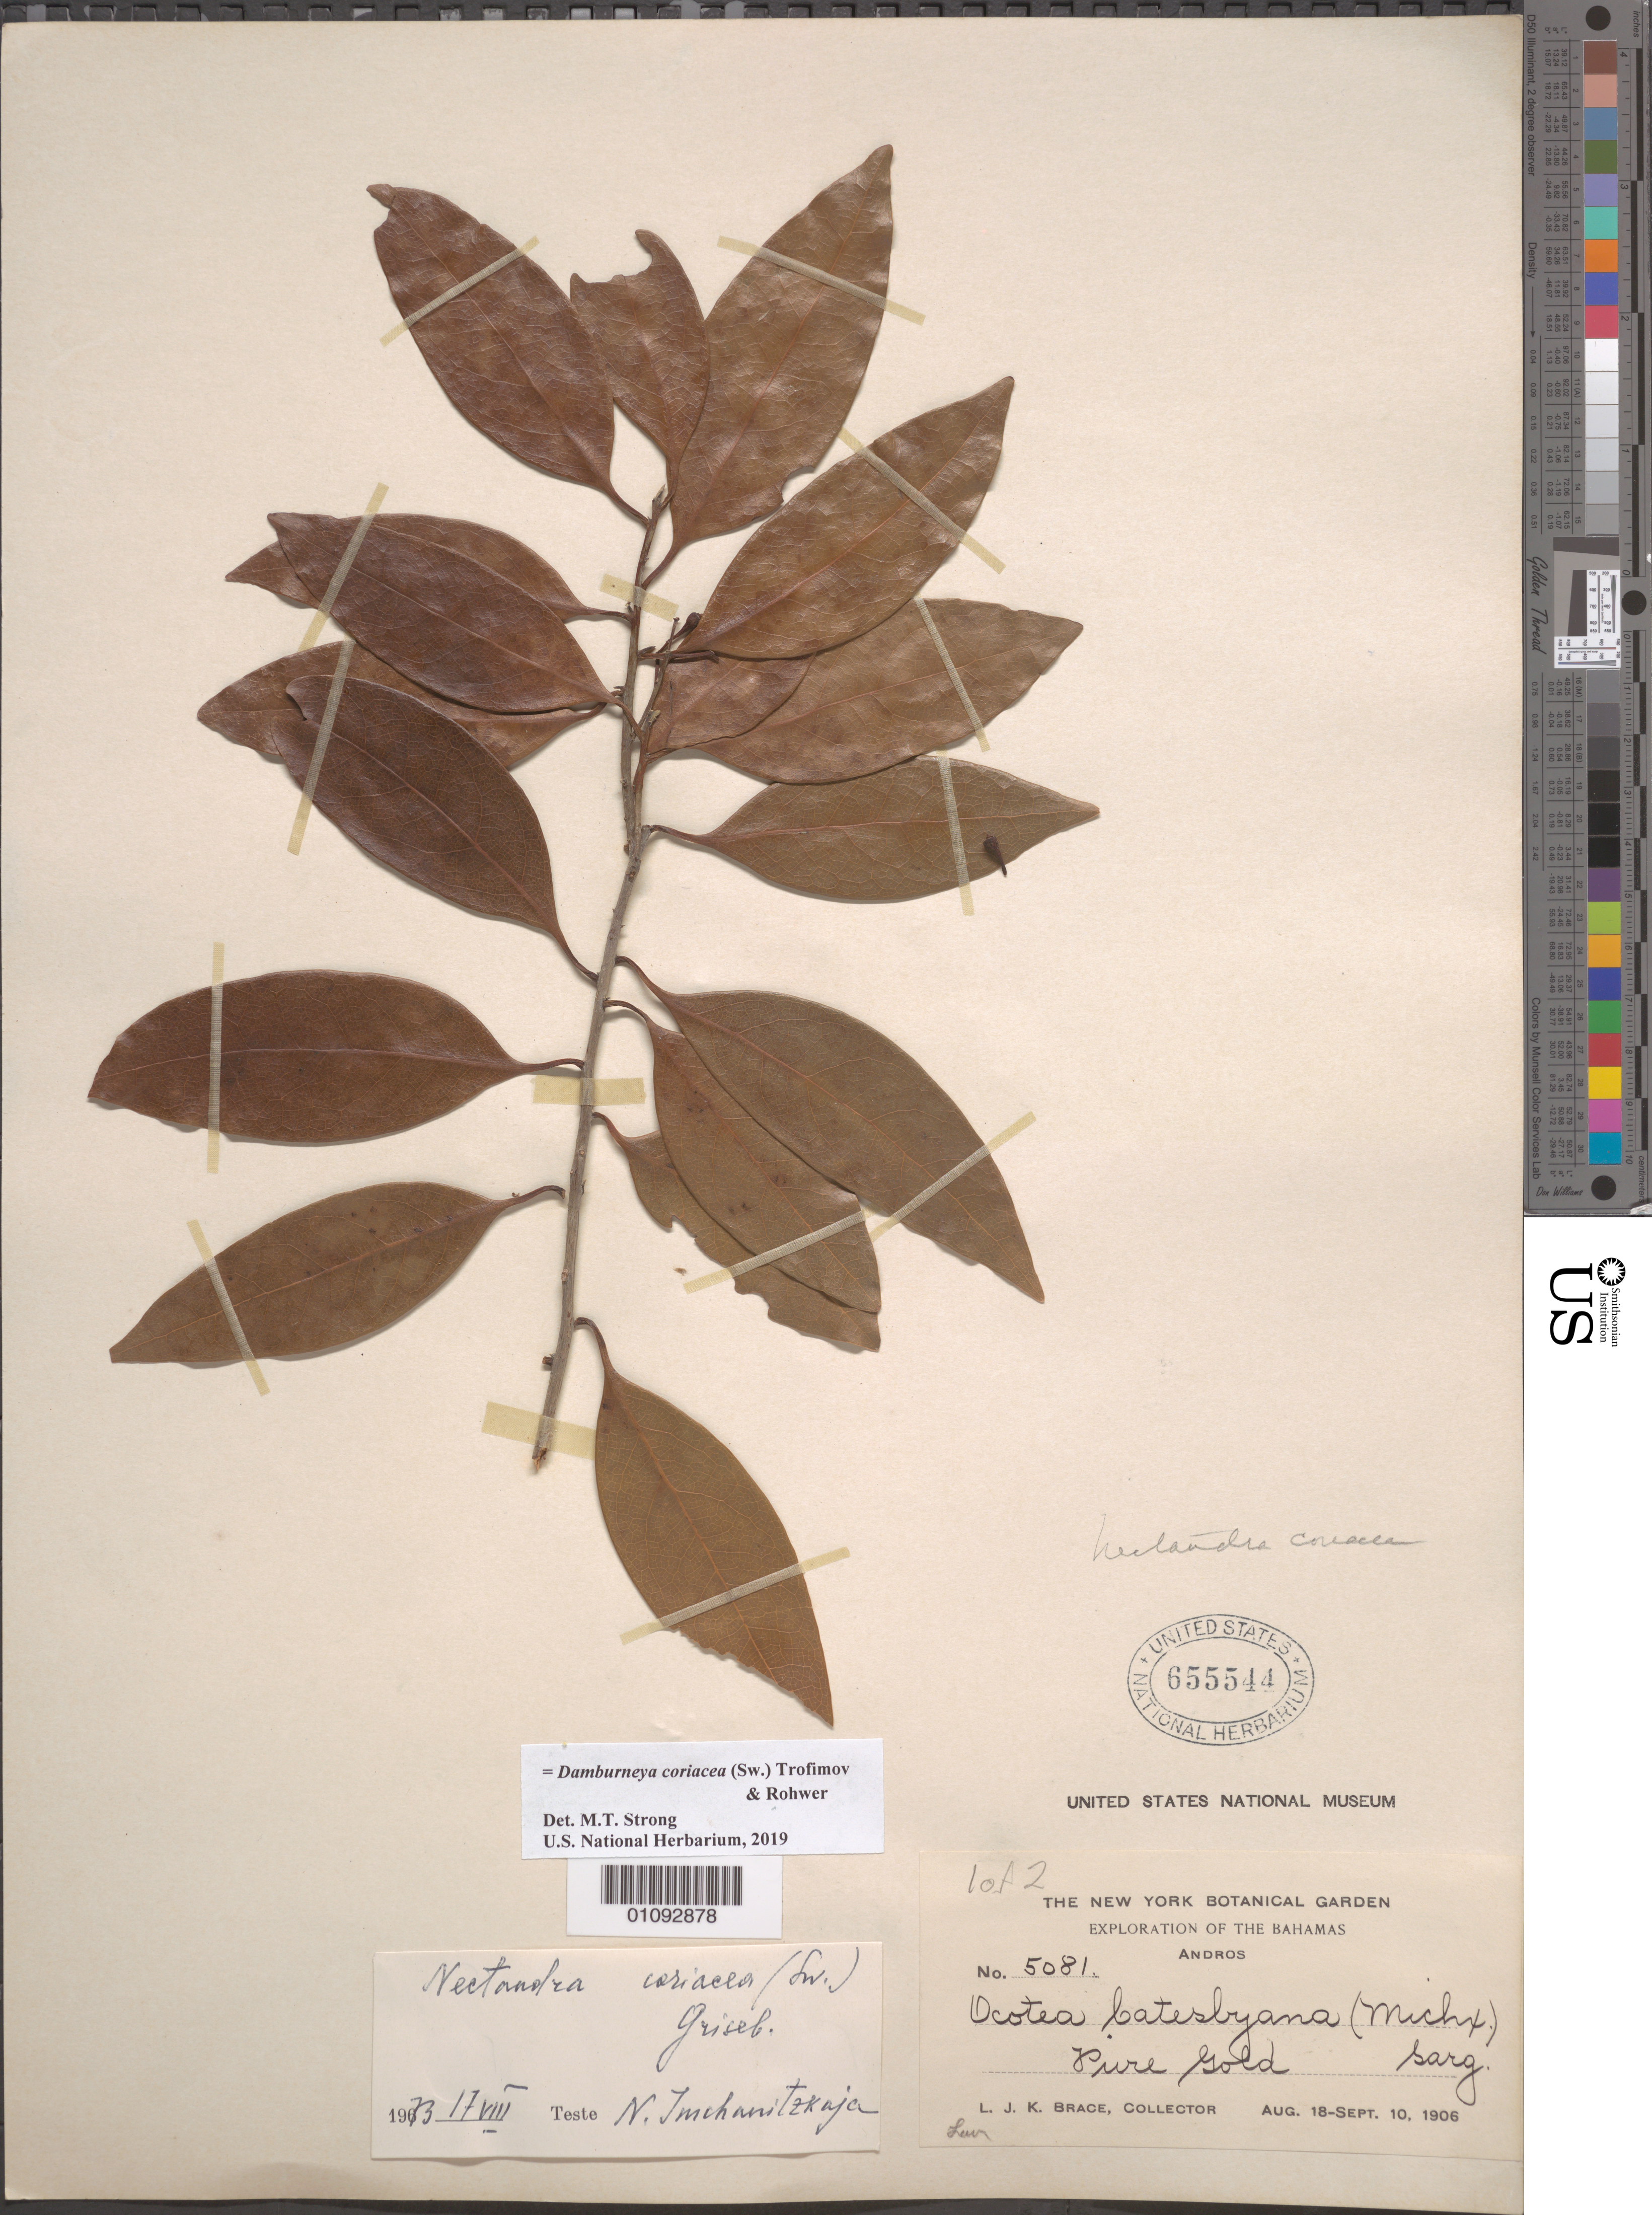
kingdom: Plantae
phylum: Tracheophyta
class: Magnoliopsida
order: Laurales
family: Lauraceae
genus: Damburneya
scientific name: Damburneya coriacea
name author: (Sw.) Trofimov & Rohwer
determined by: Strong, M. T., (US), Smithsonian Institution - National Museum of Natural History (UNITED STATES)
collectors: L. J. K. Brace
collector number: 5081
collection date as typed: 18 Aug 1906 to 10 Sep 1906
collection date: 1906-08-18/1906-09-10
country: Bahamas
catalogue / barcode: US 655544